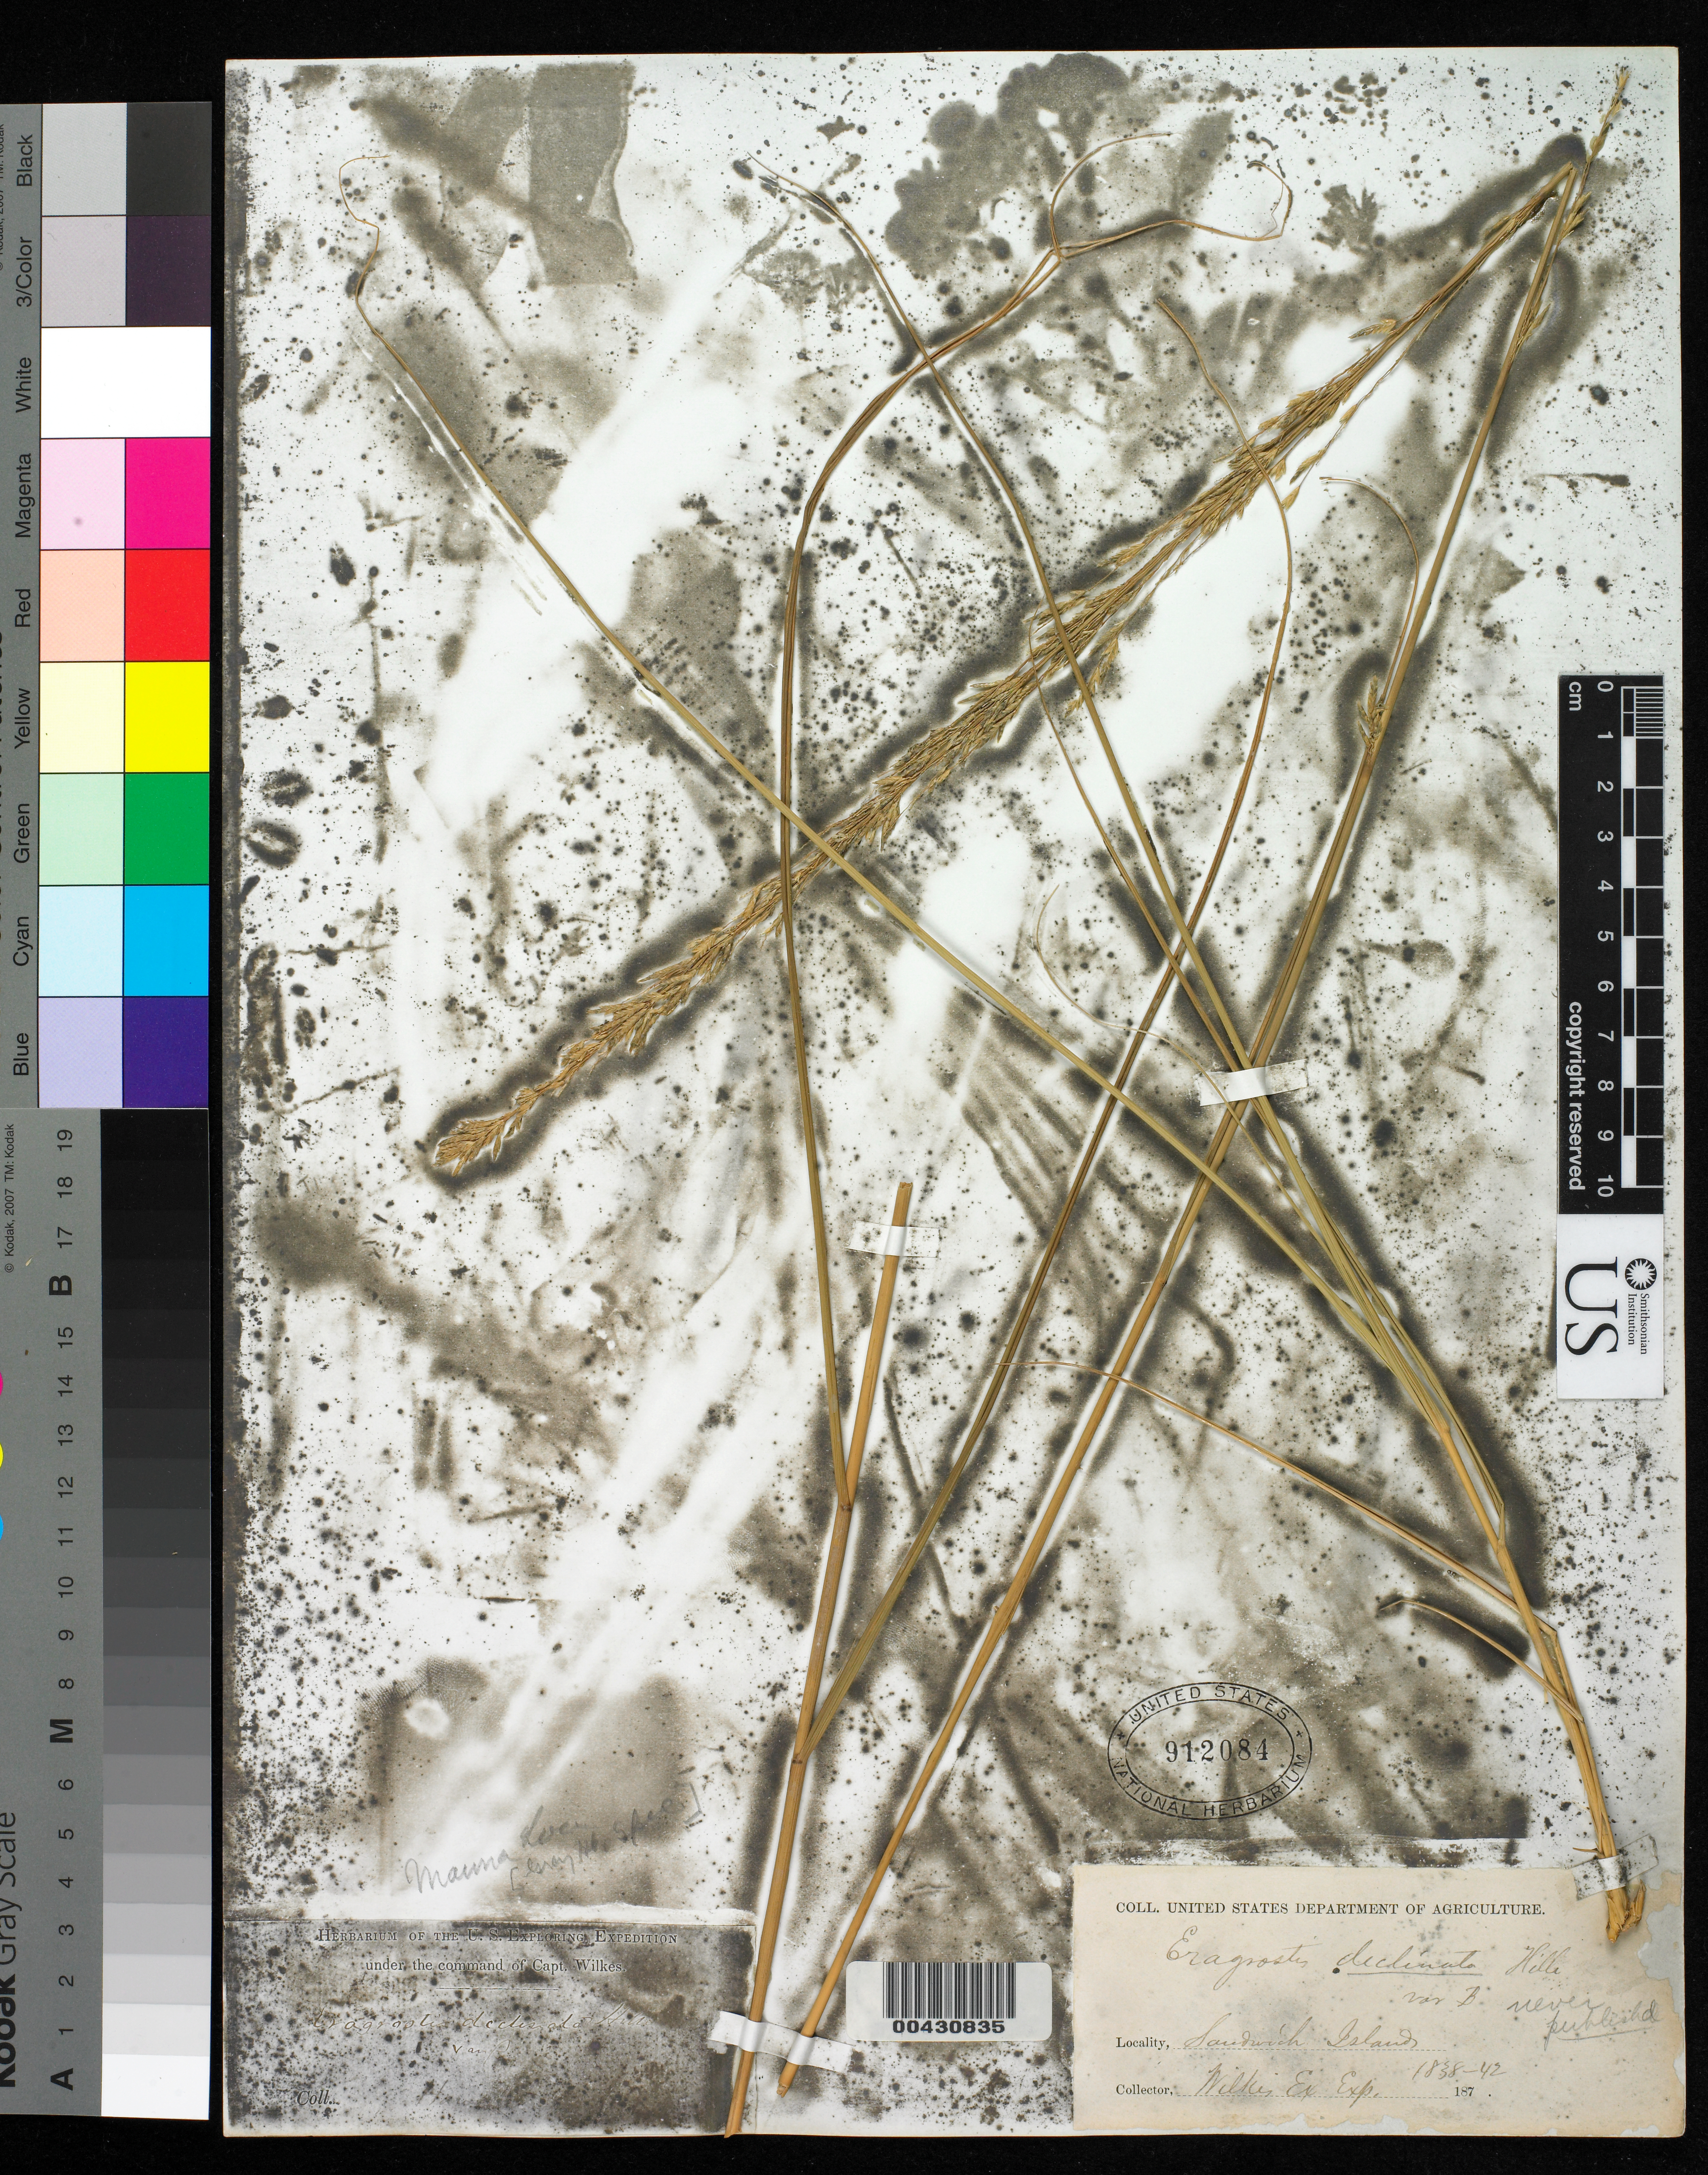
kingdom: Plantae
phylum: Tracheophyta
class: Liliopsida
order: Poales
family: Poaceae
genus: Eragrostis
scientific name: Eragrostis atropioides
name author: Hillebr.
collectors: Wilkes Explor. Exped.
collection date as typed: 1838 to -- --- 1842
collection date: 1838/1842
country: United States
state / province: Hawaii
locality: Sandwich Islands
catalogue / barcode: US 912084